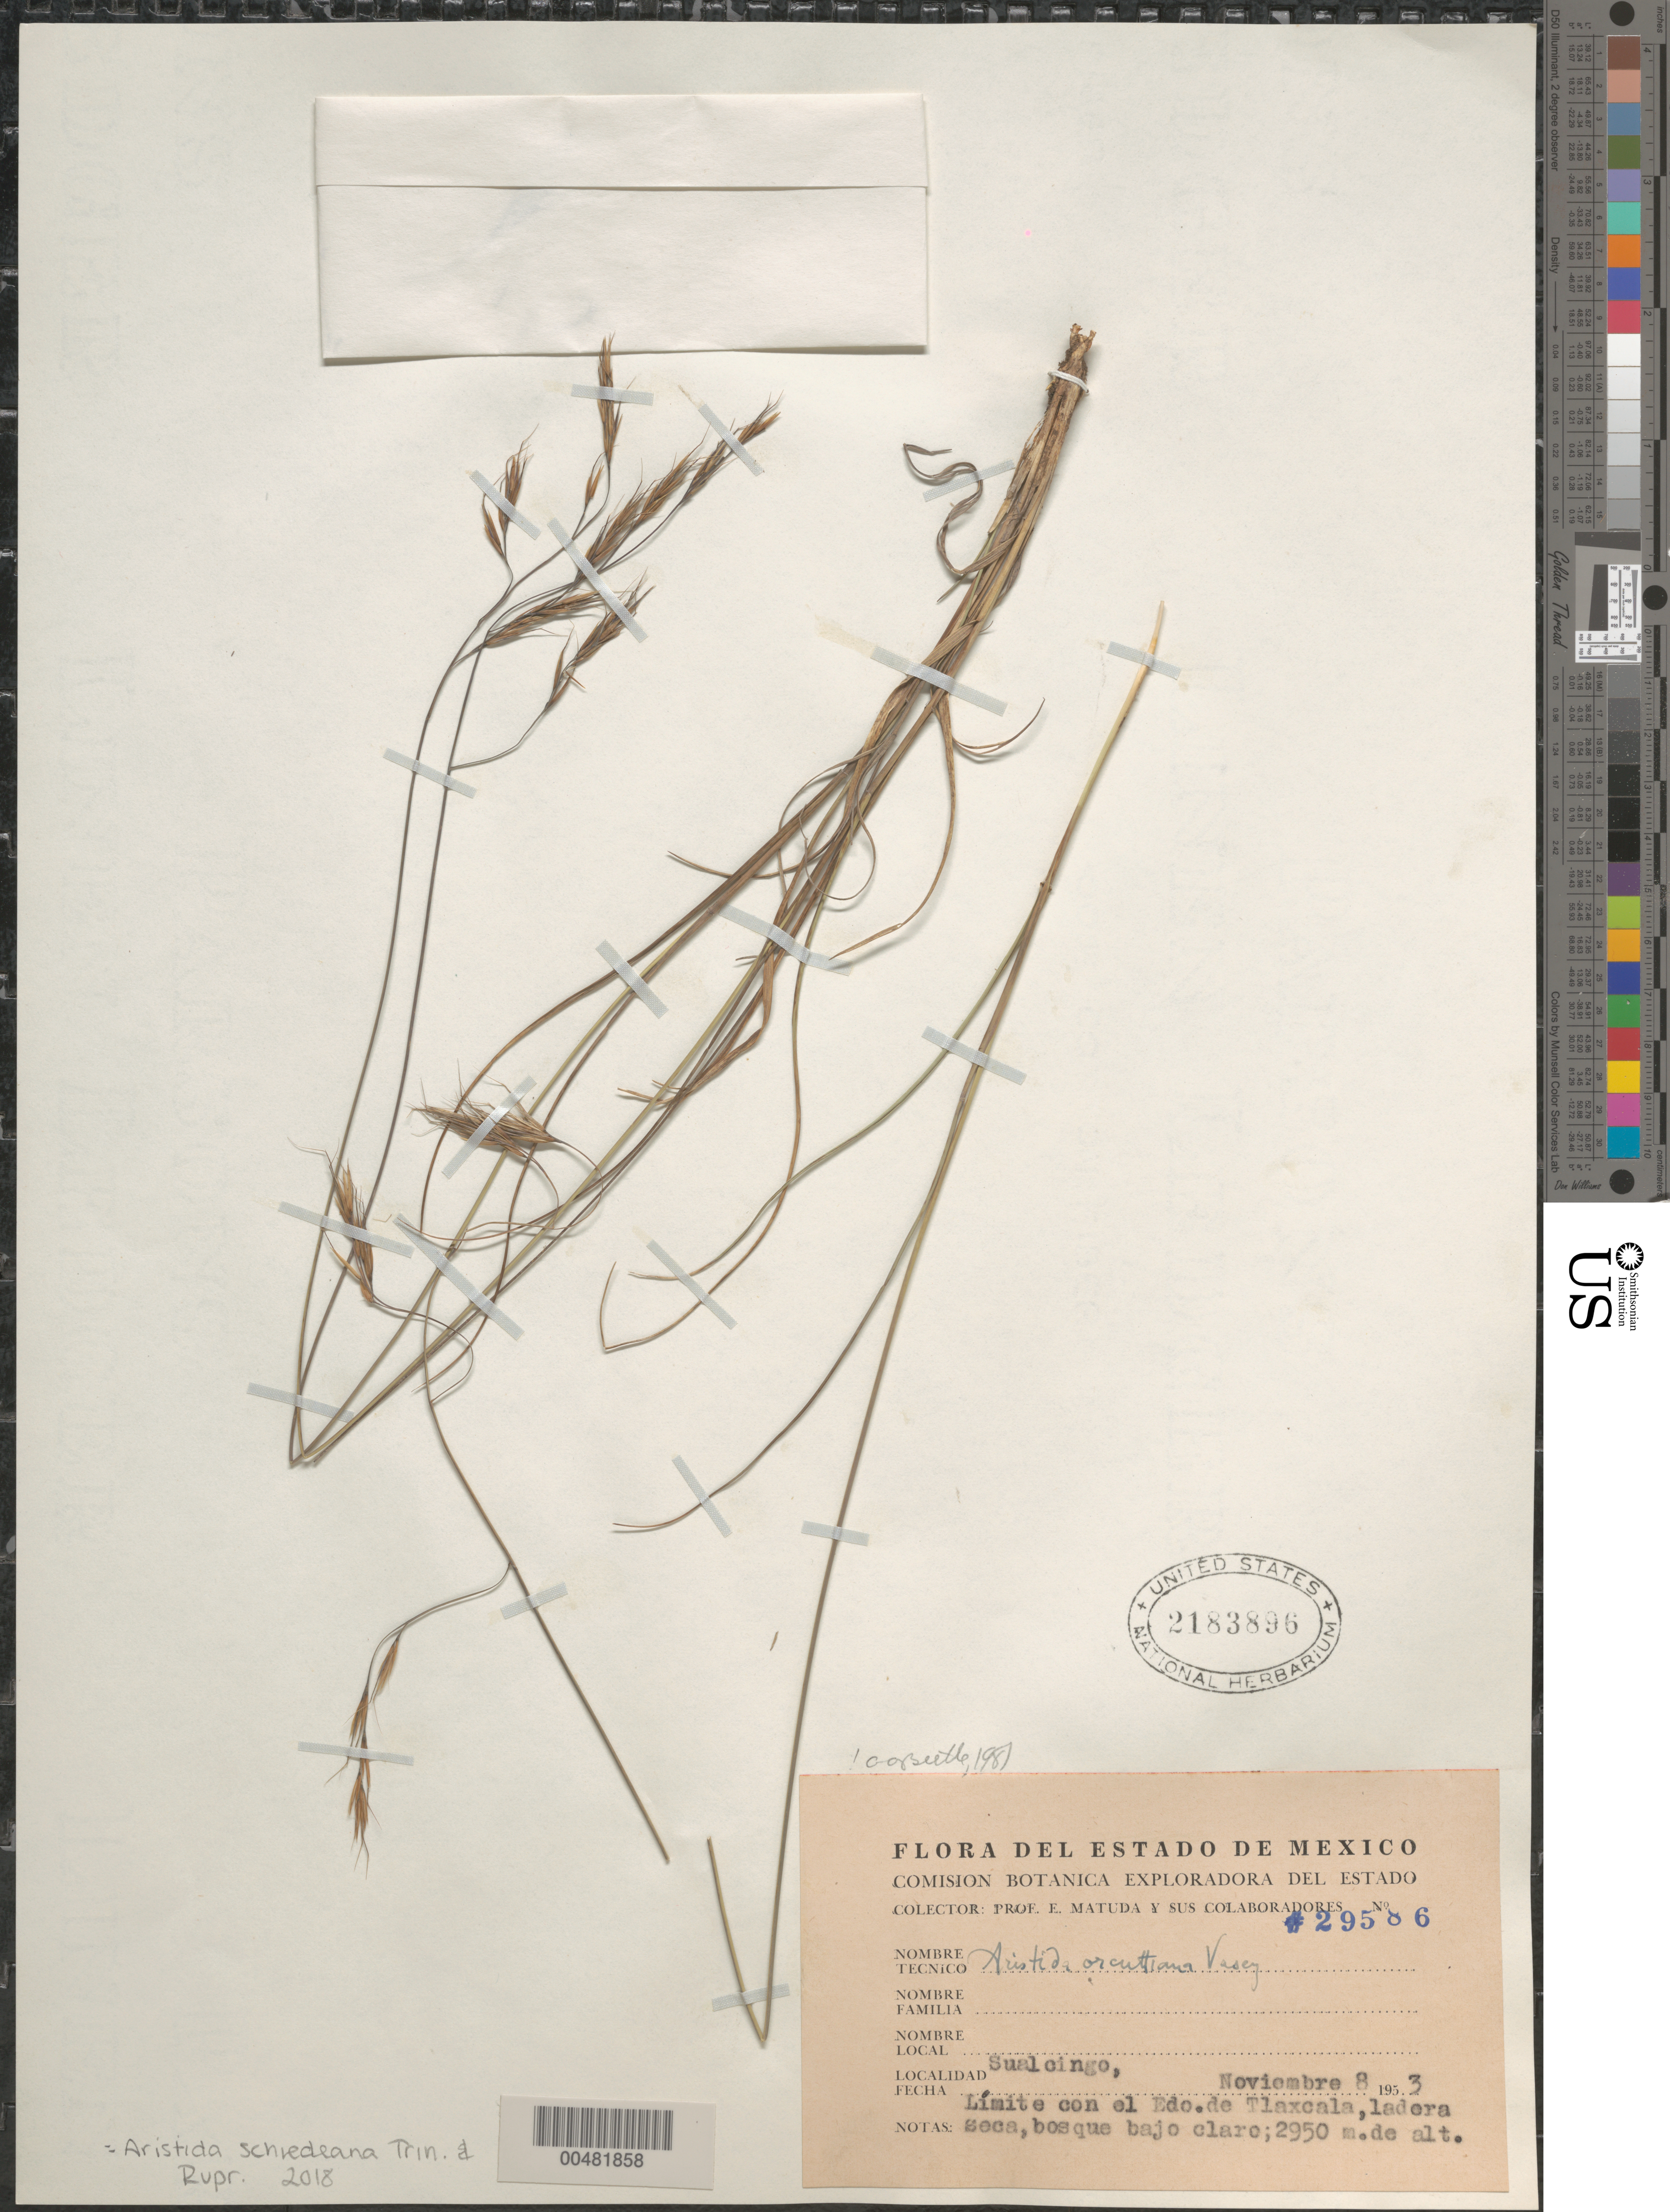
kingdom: Plantae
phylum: Tracheophyta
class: Liliopsida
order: Poales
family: Poaceae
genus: Aristida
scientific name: Aristida schiedeana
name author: Trin. & Rupr.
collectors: E. Matuda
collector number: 29586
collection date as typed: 8 Nov 1953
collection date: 1953-11-08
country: Mexico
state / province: México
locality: Sualcingo, límite con el Edo. de Tlaxcala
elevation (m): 2950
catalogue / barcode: US 2183896